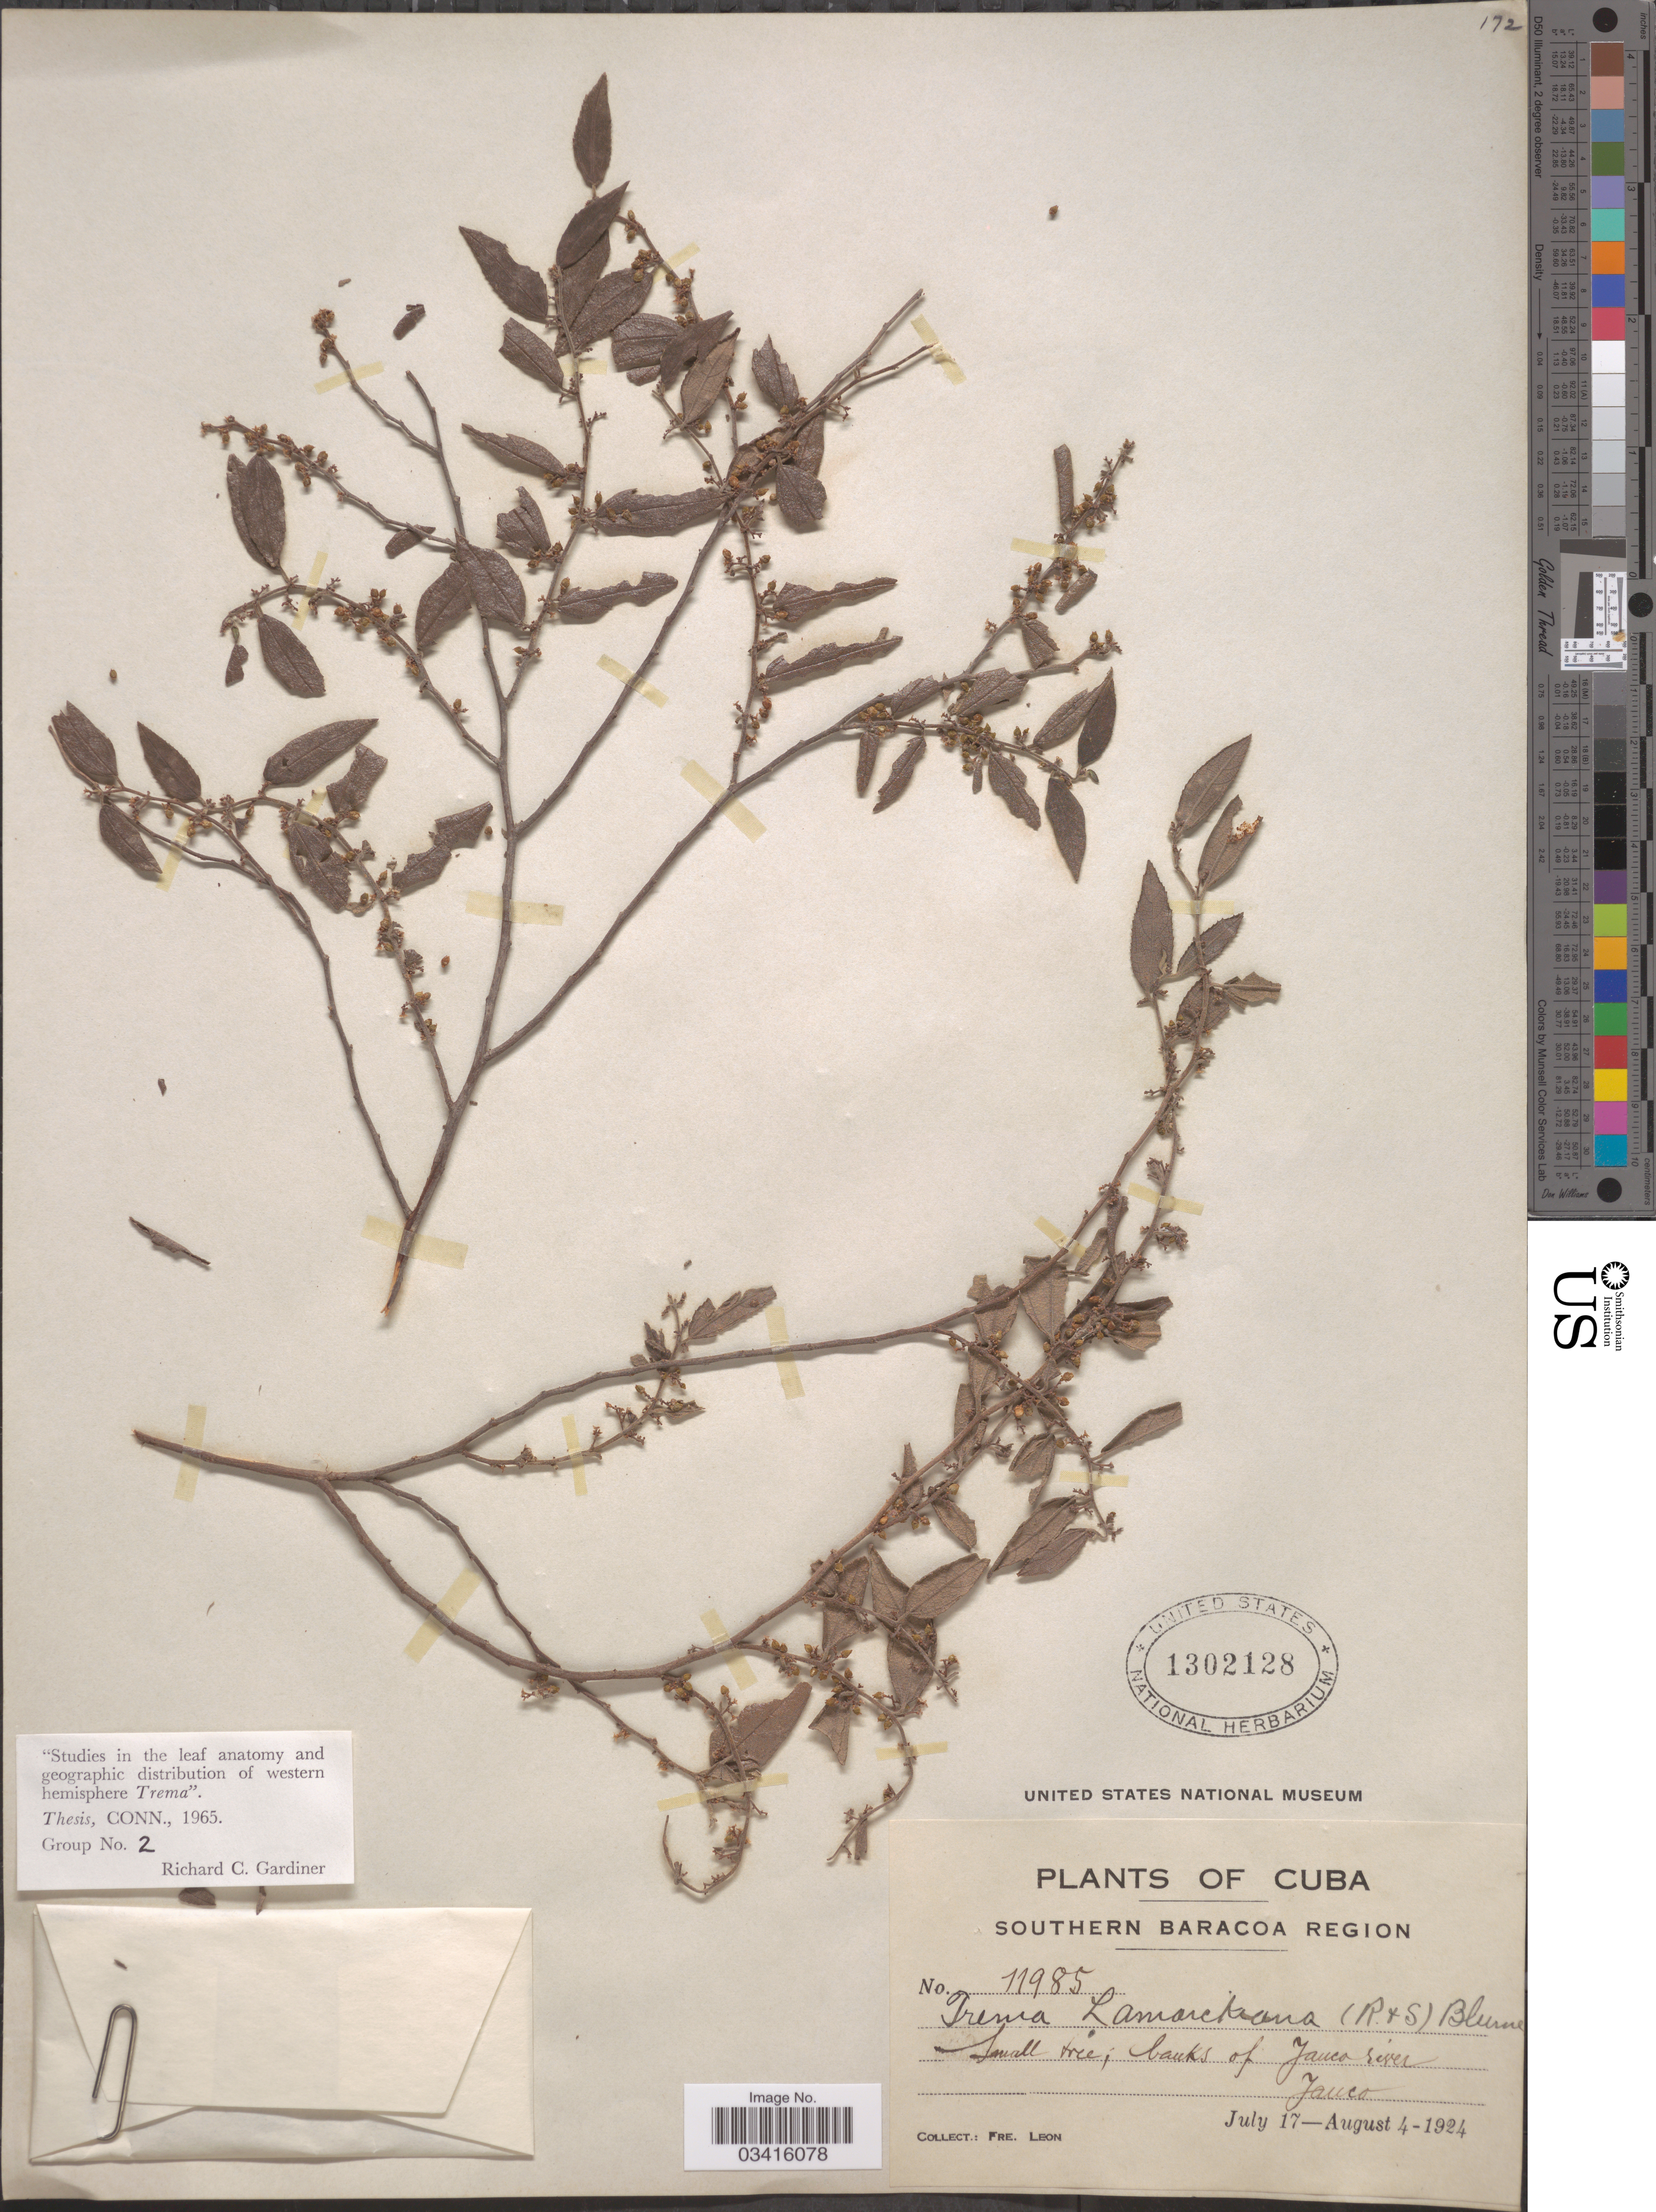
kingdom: Plantae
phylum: Tracheophyta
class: Magnoliopsida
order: Rosales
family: Cannabaceae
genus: Trema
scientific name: Trema lamarckianum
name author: (Schult.) Blume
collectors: Bro. León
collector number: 11985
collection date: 1924-07-17/1924-08-04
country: Cuba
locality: Southern Baracoa Region. Banks of Jauco river Jauco.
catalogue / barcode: US 1302128